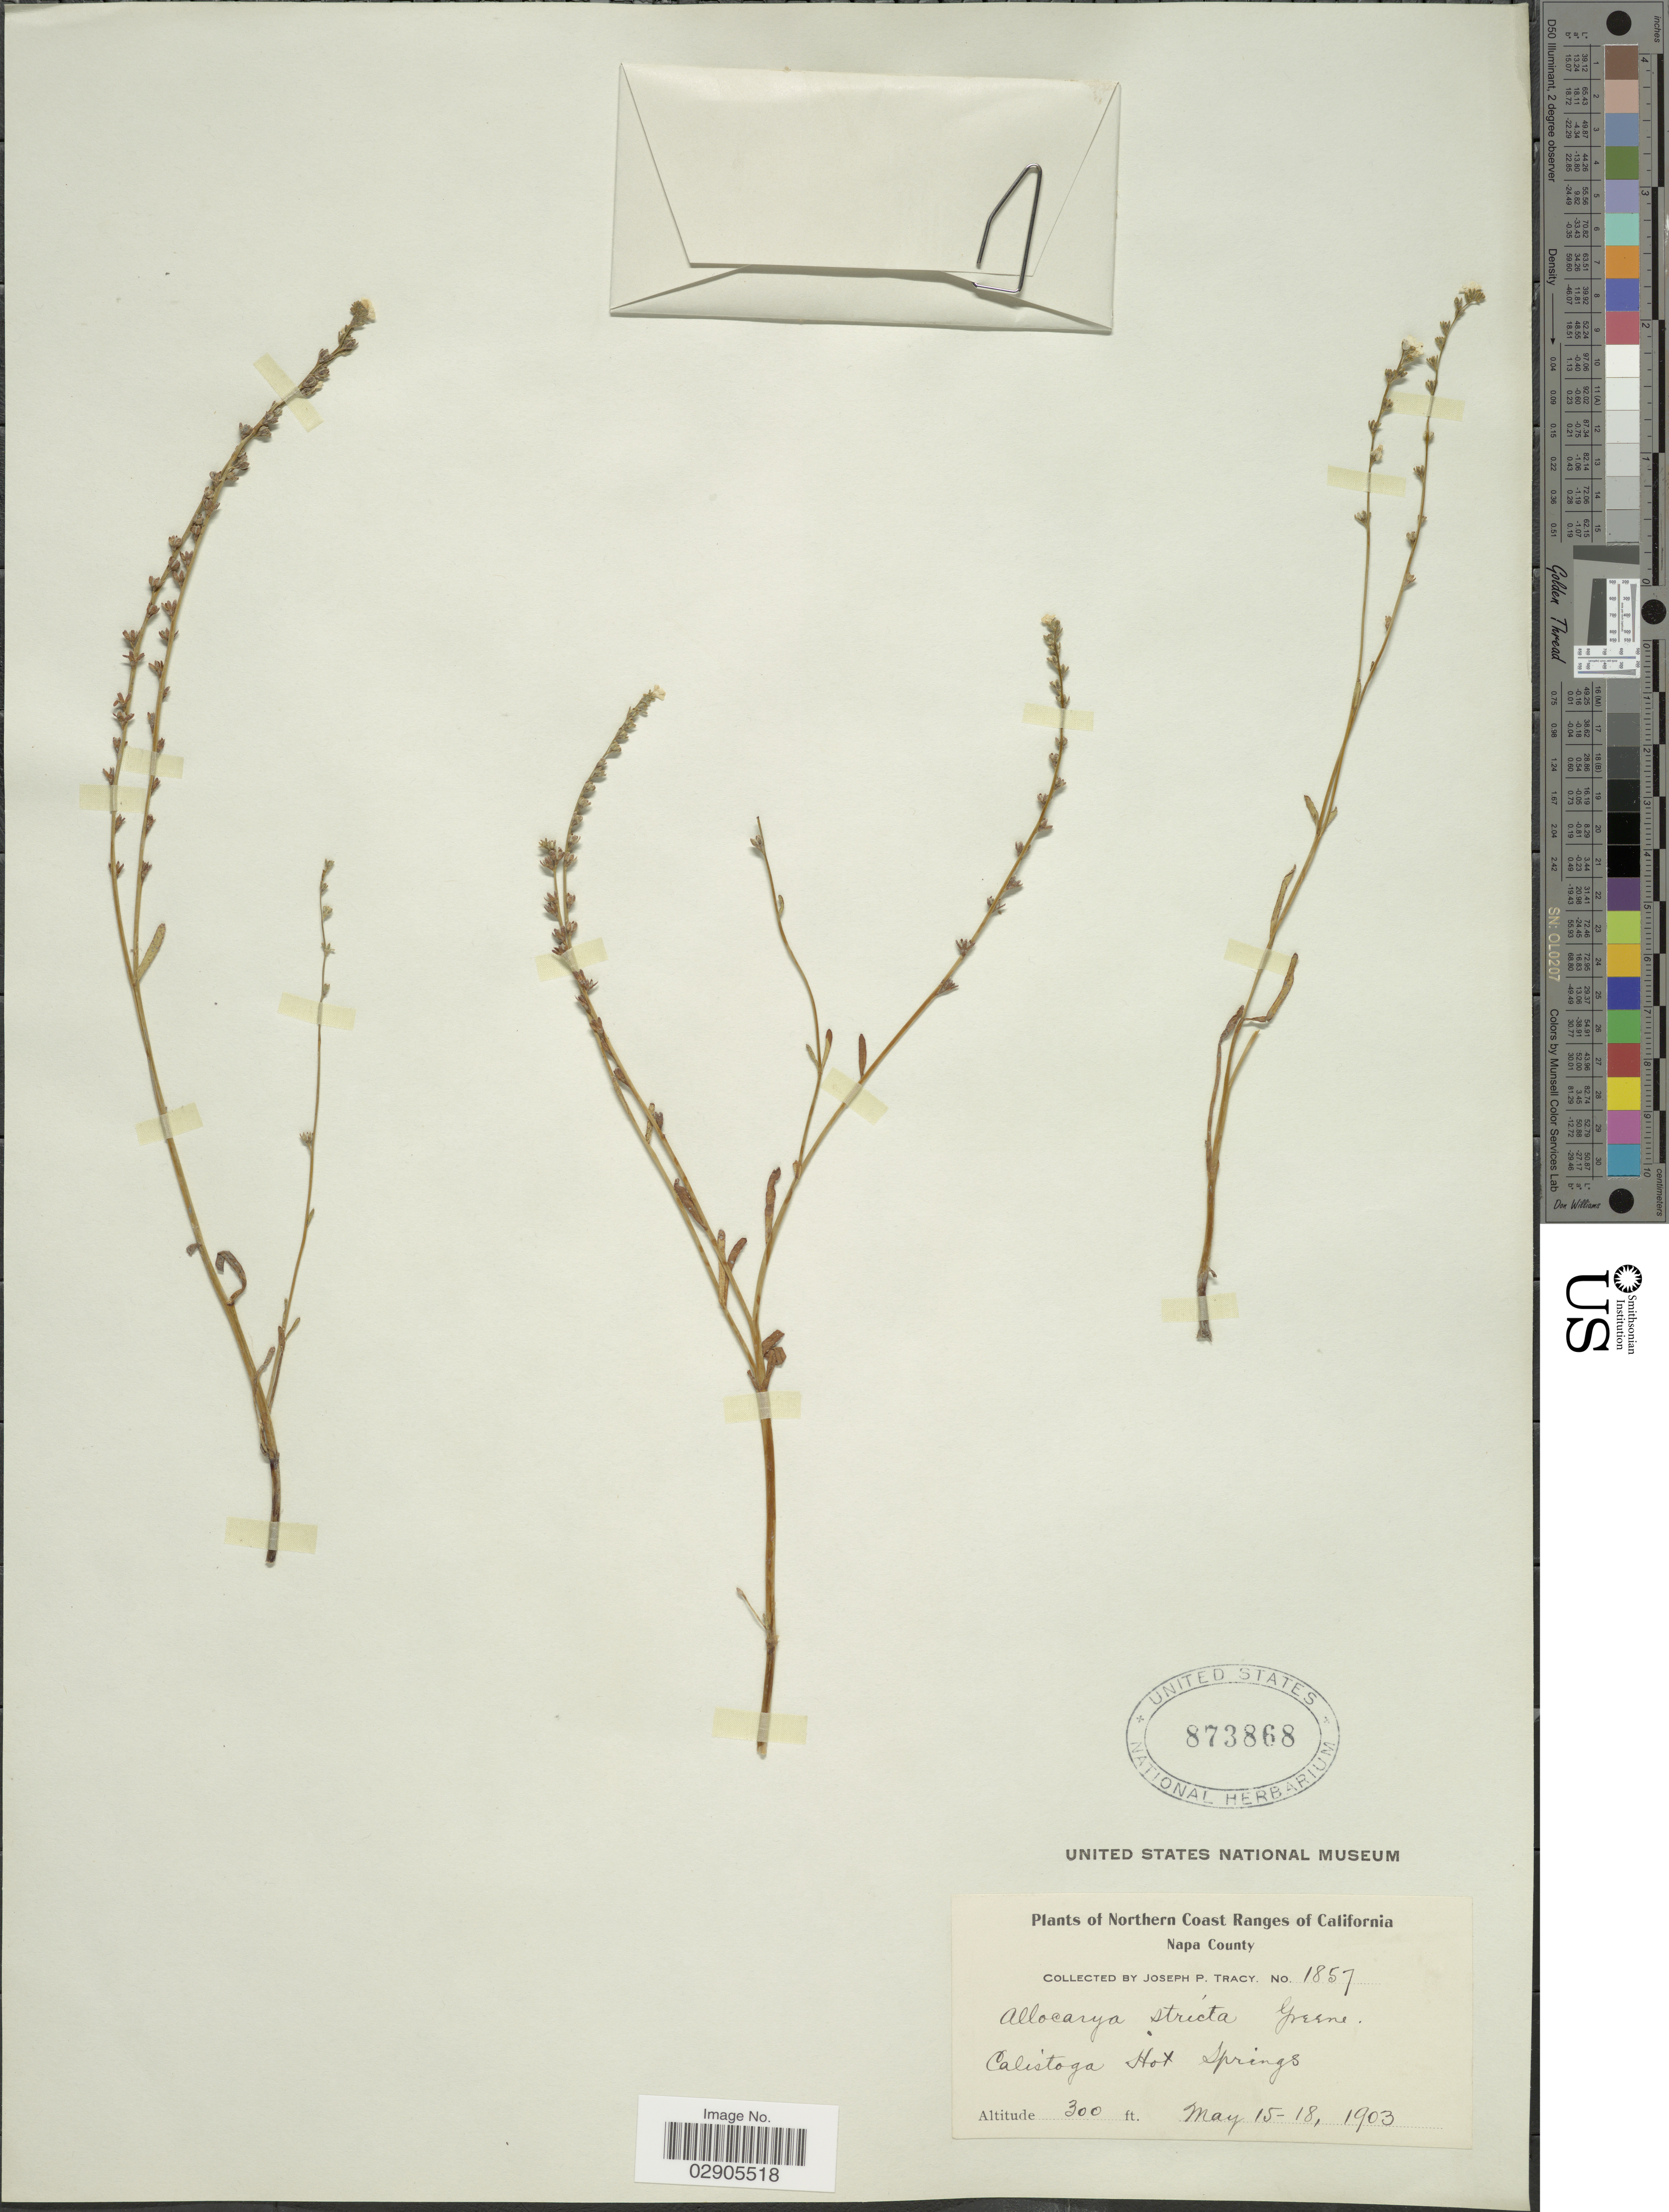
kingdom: Plantae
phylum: Tracheophyta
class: Magnoliopsida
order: Boraginales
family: Boraginaceae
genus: Allocarya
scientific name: Allocarya stricta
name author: Greene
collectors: J. Tracy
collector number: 1857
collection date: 1903-05-15/1903-05-18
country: United States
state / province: California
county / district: Napa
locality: Northern Coast Ranges of California. Napa County. Calistoga Hot Springs.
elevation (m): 91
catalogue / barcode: US 873868